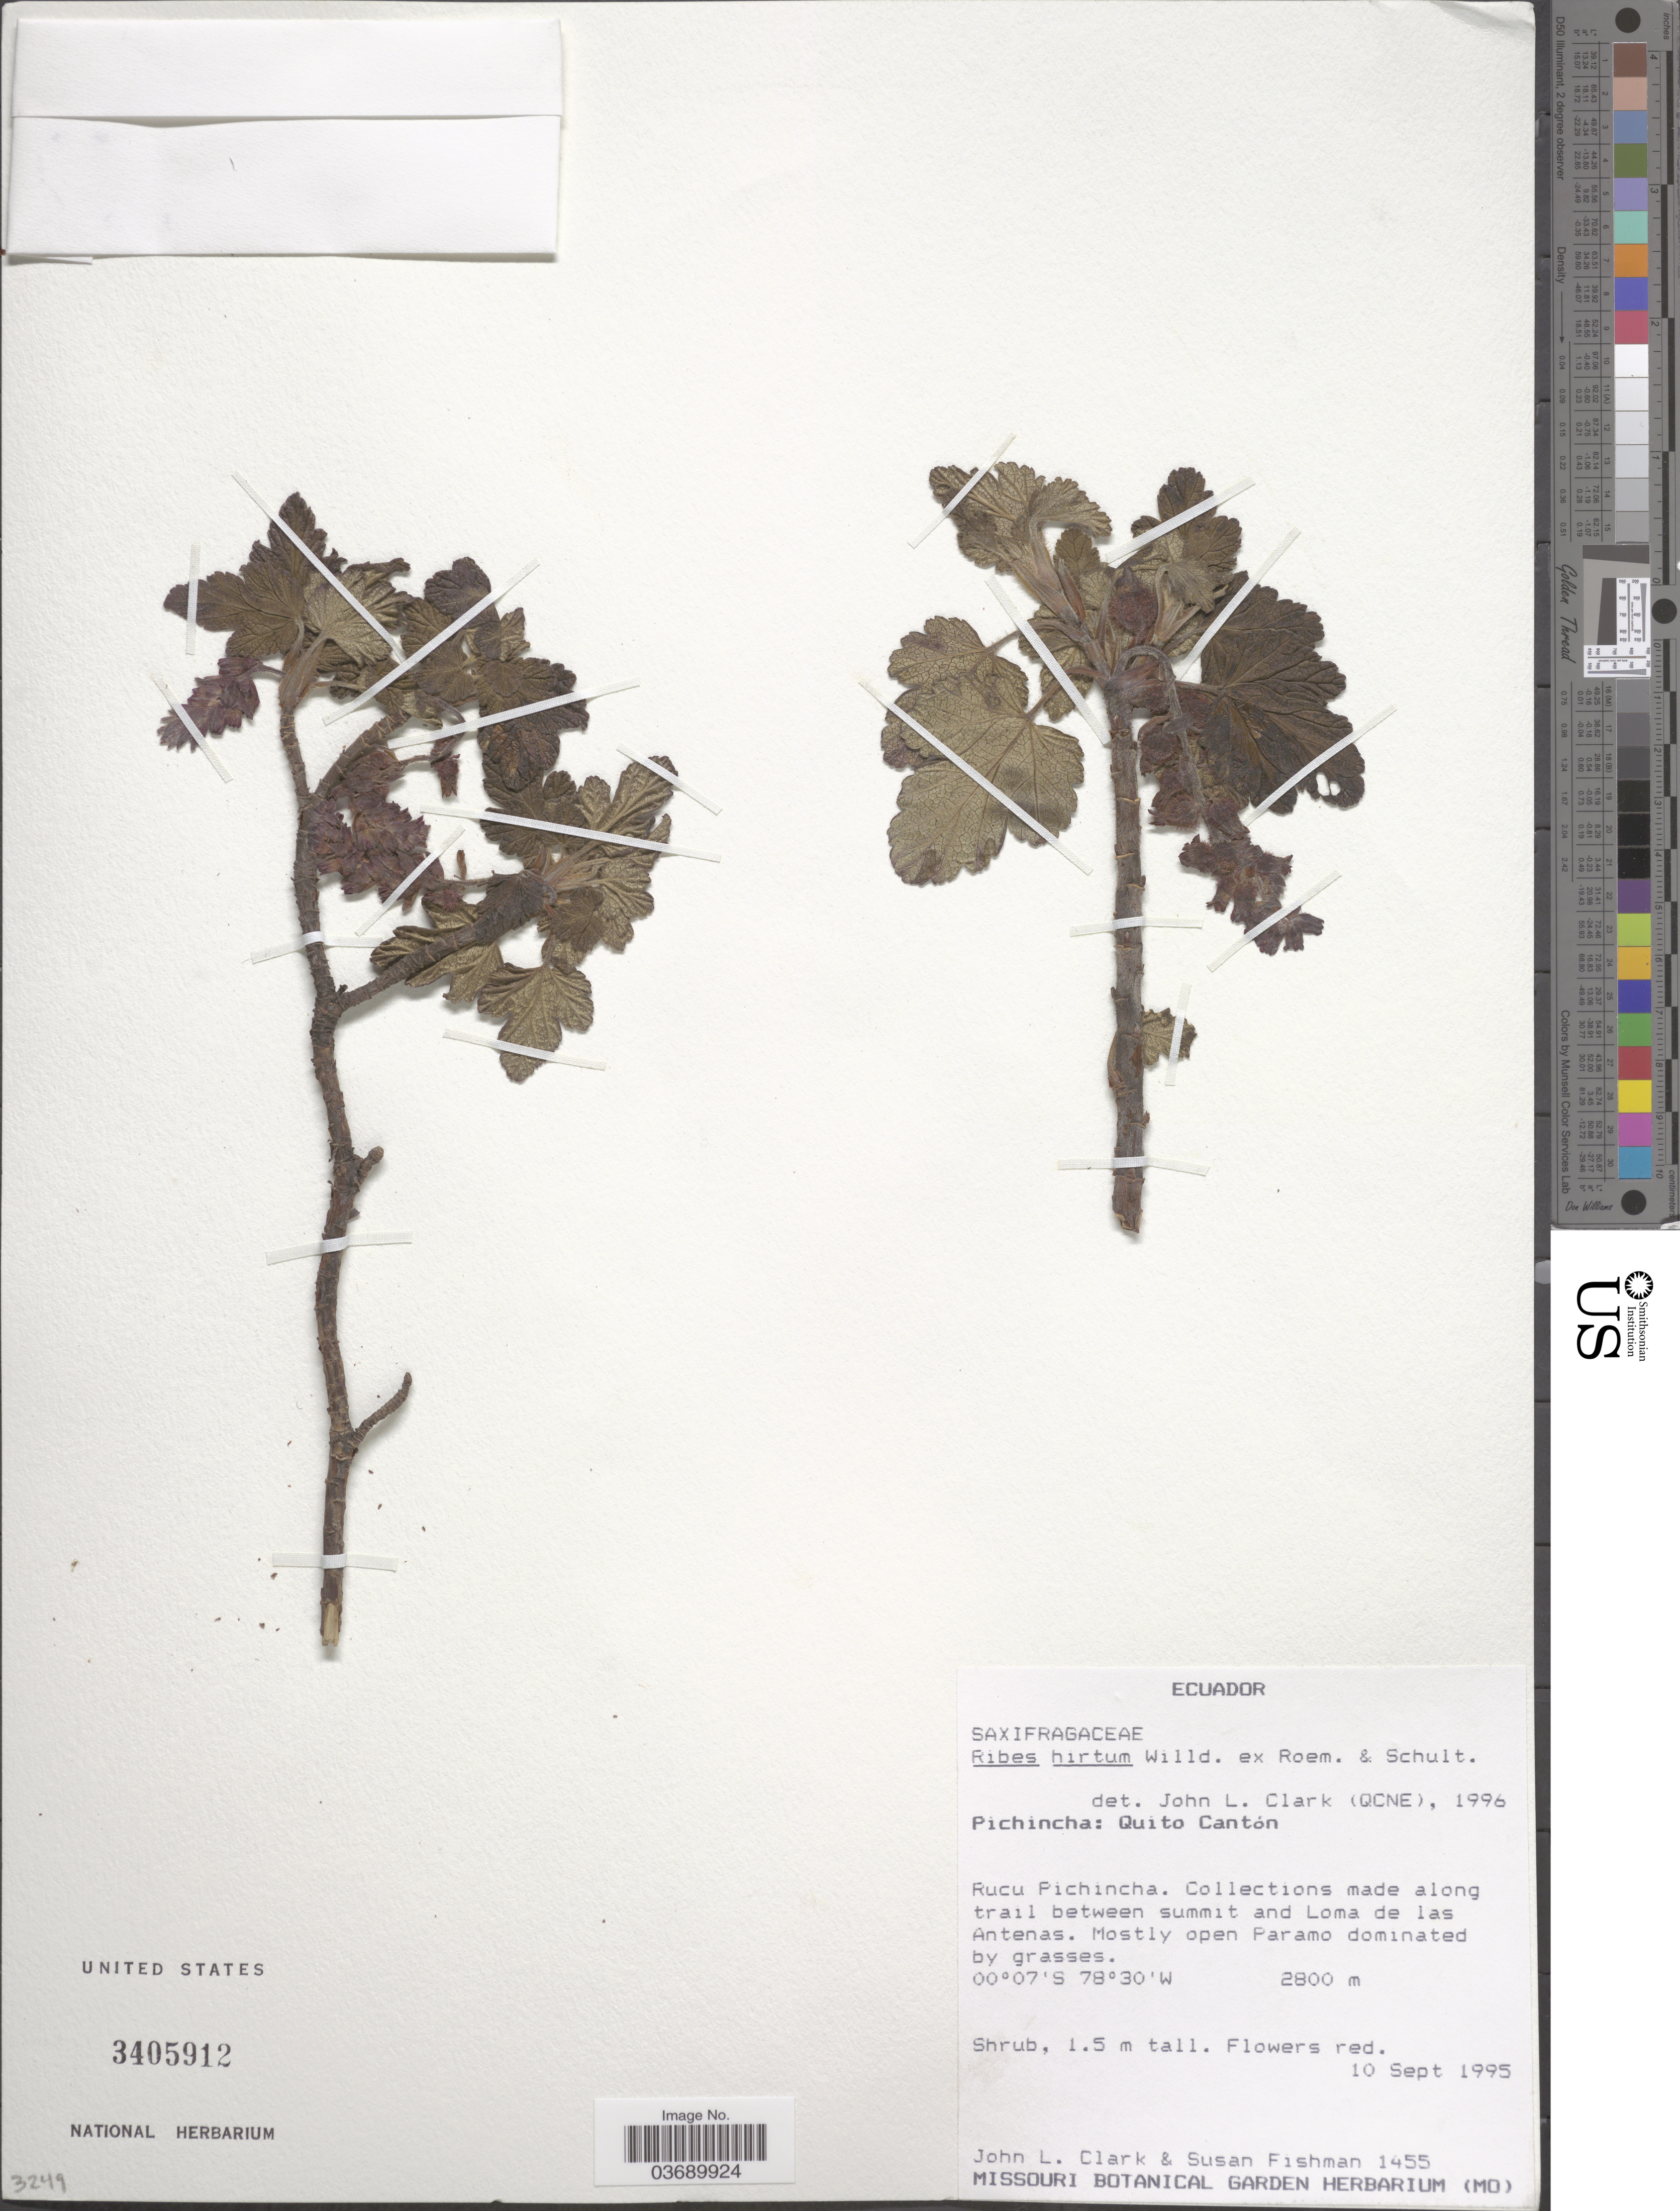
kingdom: Plantae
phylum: Tracheophyta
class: Magnoliopsida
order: Saxifragales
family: Grossulariaceae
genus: Ribes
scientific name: Ribes hirtum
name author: Roem. & Schult.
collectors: J. L. Clark & S. Fishman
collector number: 1455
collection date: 1995-09-10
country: Ecuador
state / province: Pichincha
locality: Quito Cantón. Rucu Pichincha. Along trail between summit and Loma de las Antenas.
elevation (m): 2800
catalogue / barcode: US 3405912